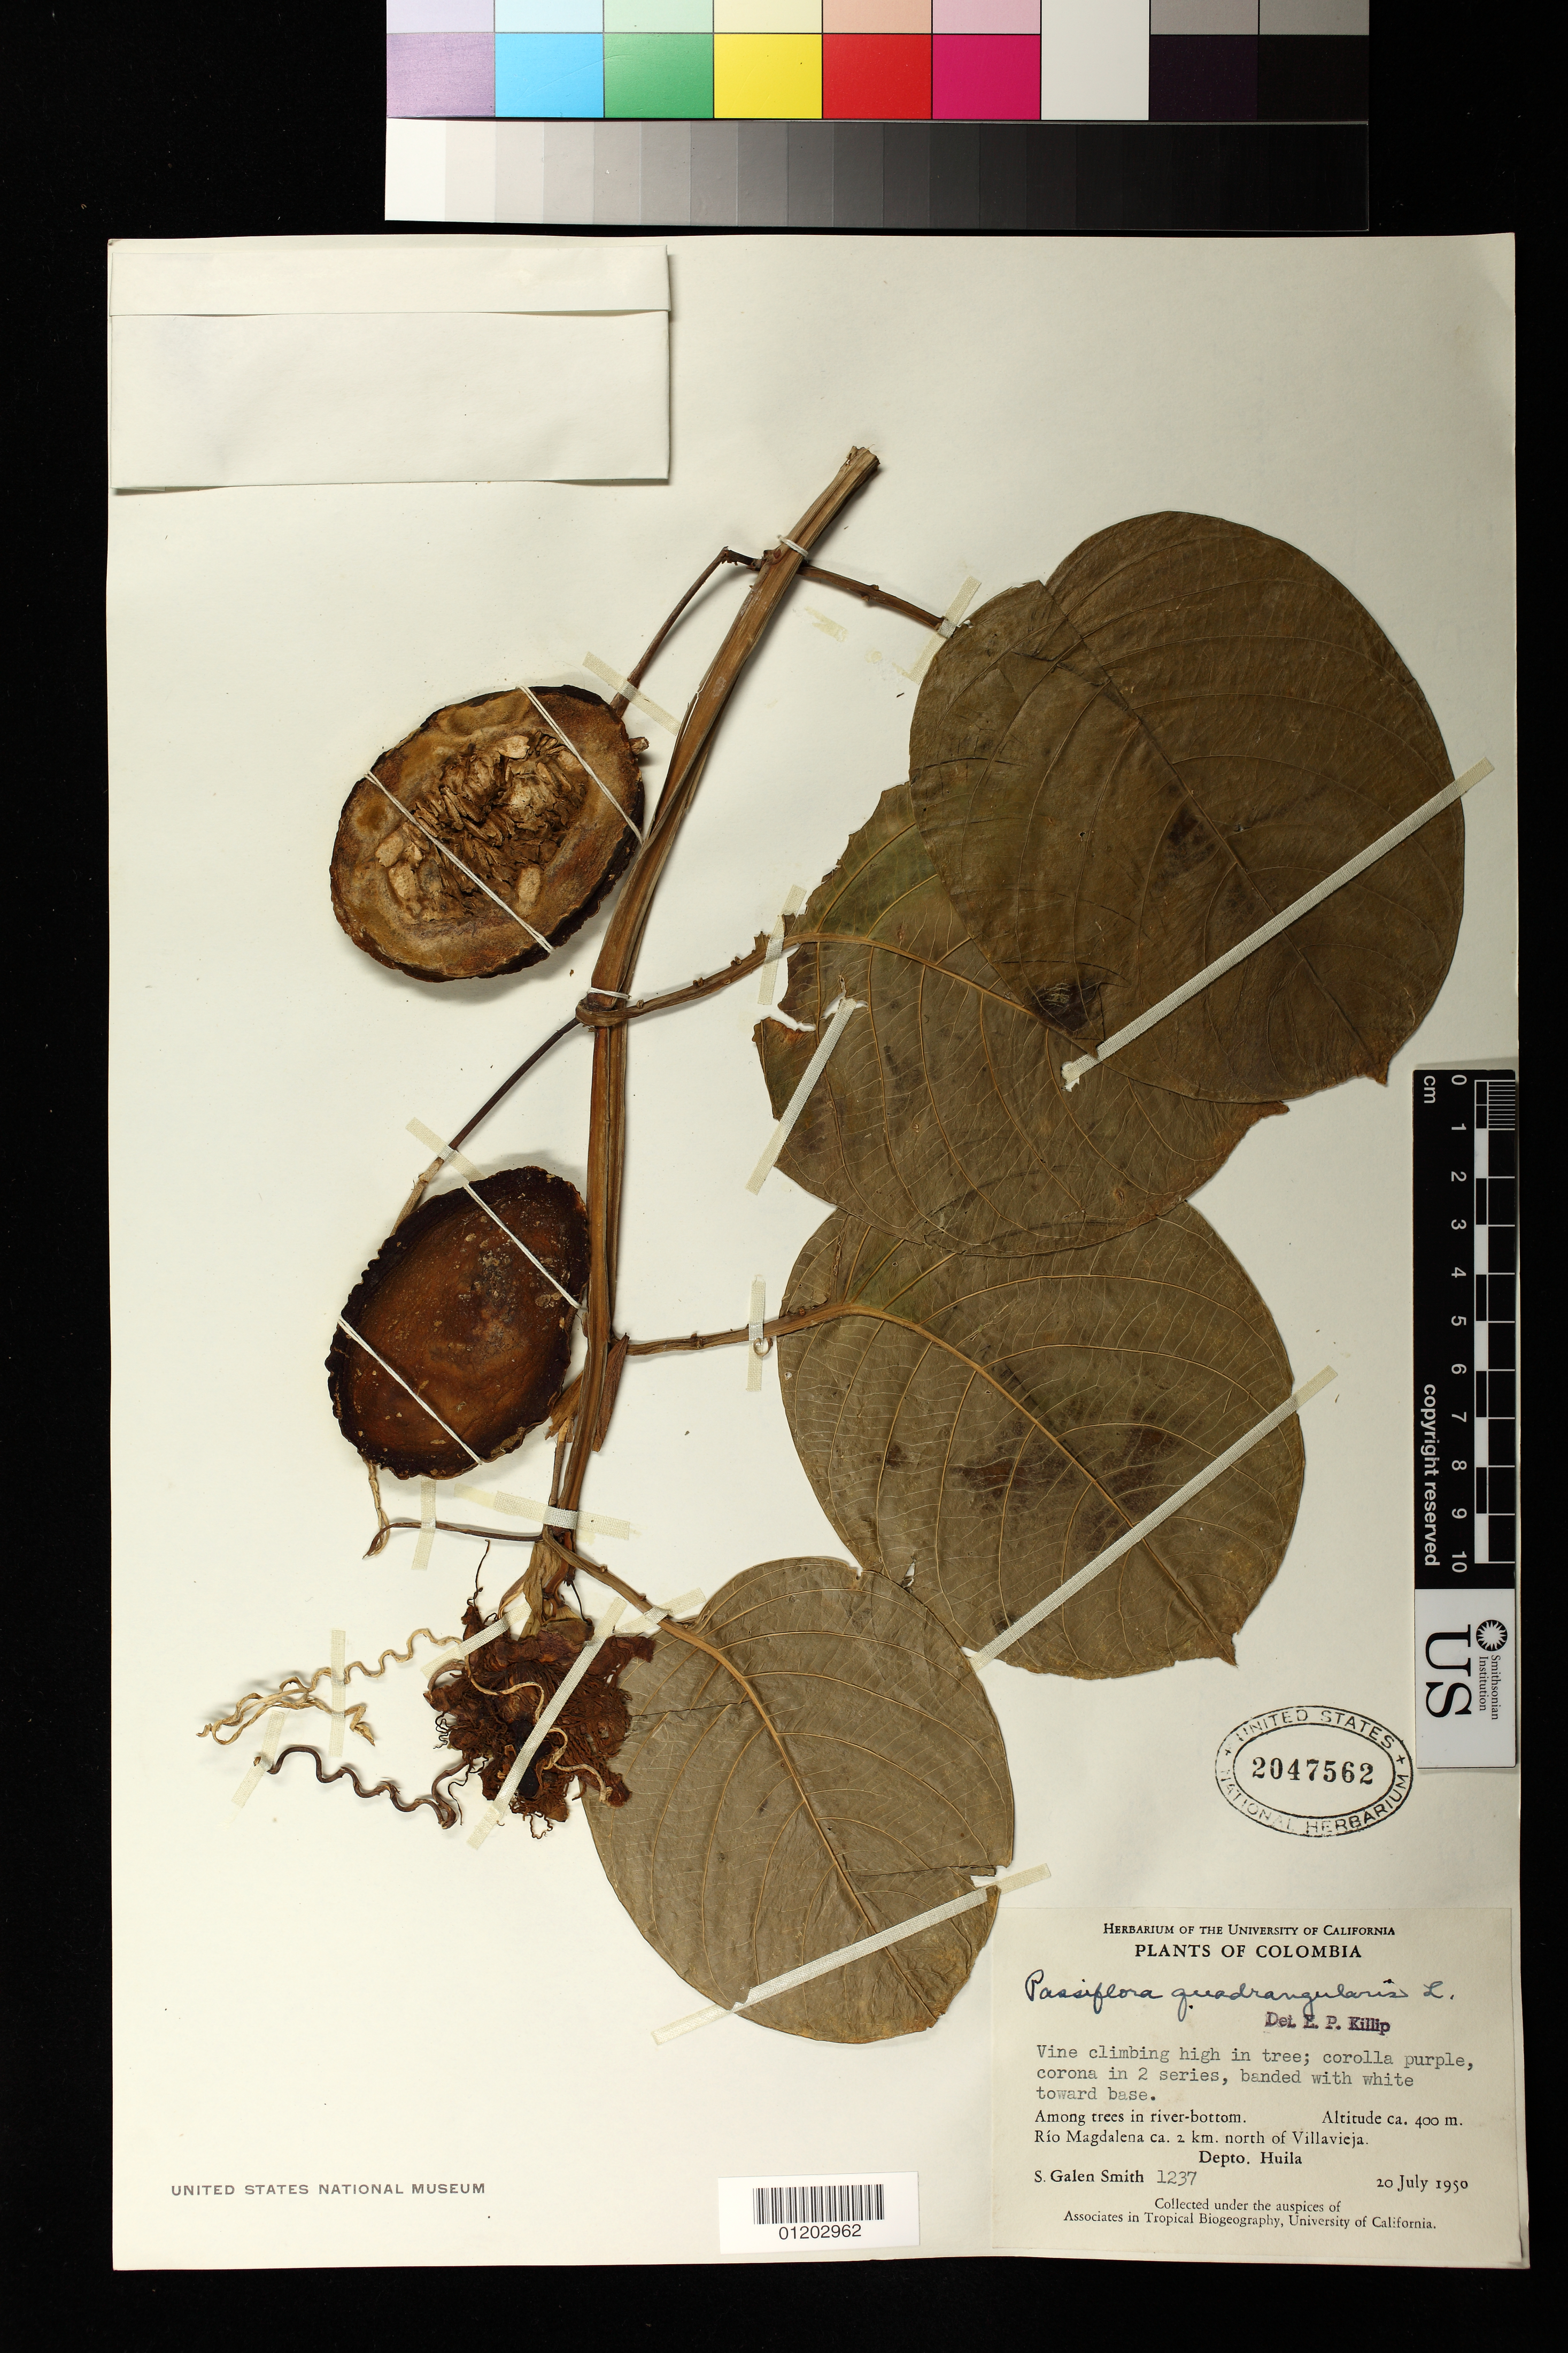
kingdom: Plantae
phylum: Tracheophyta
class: Magnoliopsida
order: Malpighiales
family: Passifloraceae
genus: Passiflora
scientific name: Passiflora quadrangularis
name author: L.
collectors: S. G. Smith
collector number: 1237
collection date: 1950-07-20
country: Colombia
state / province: Huila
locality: Rio Magdalena ca. 2 km. north of Villavieja.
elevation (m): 400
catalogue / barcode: US 2047562